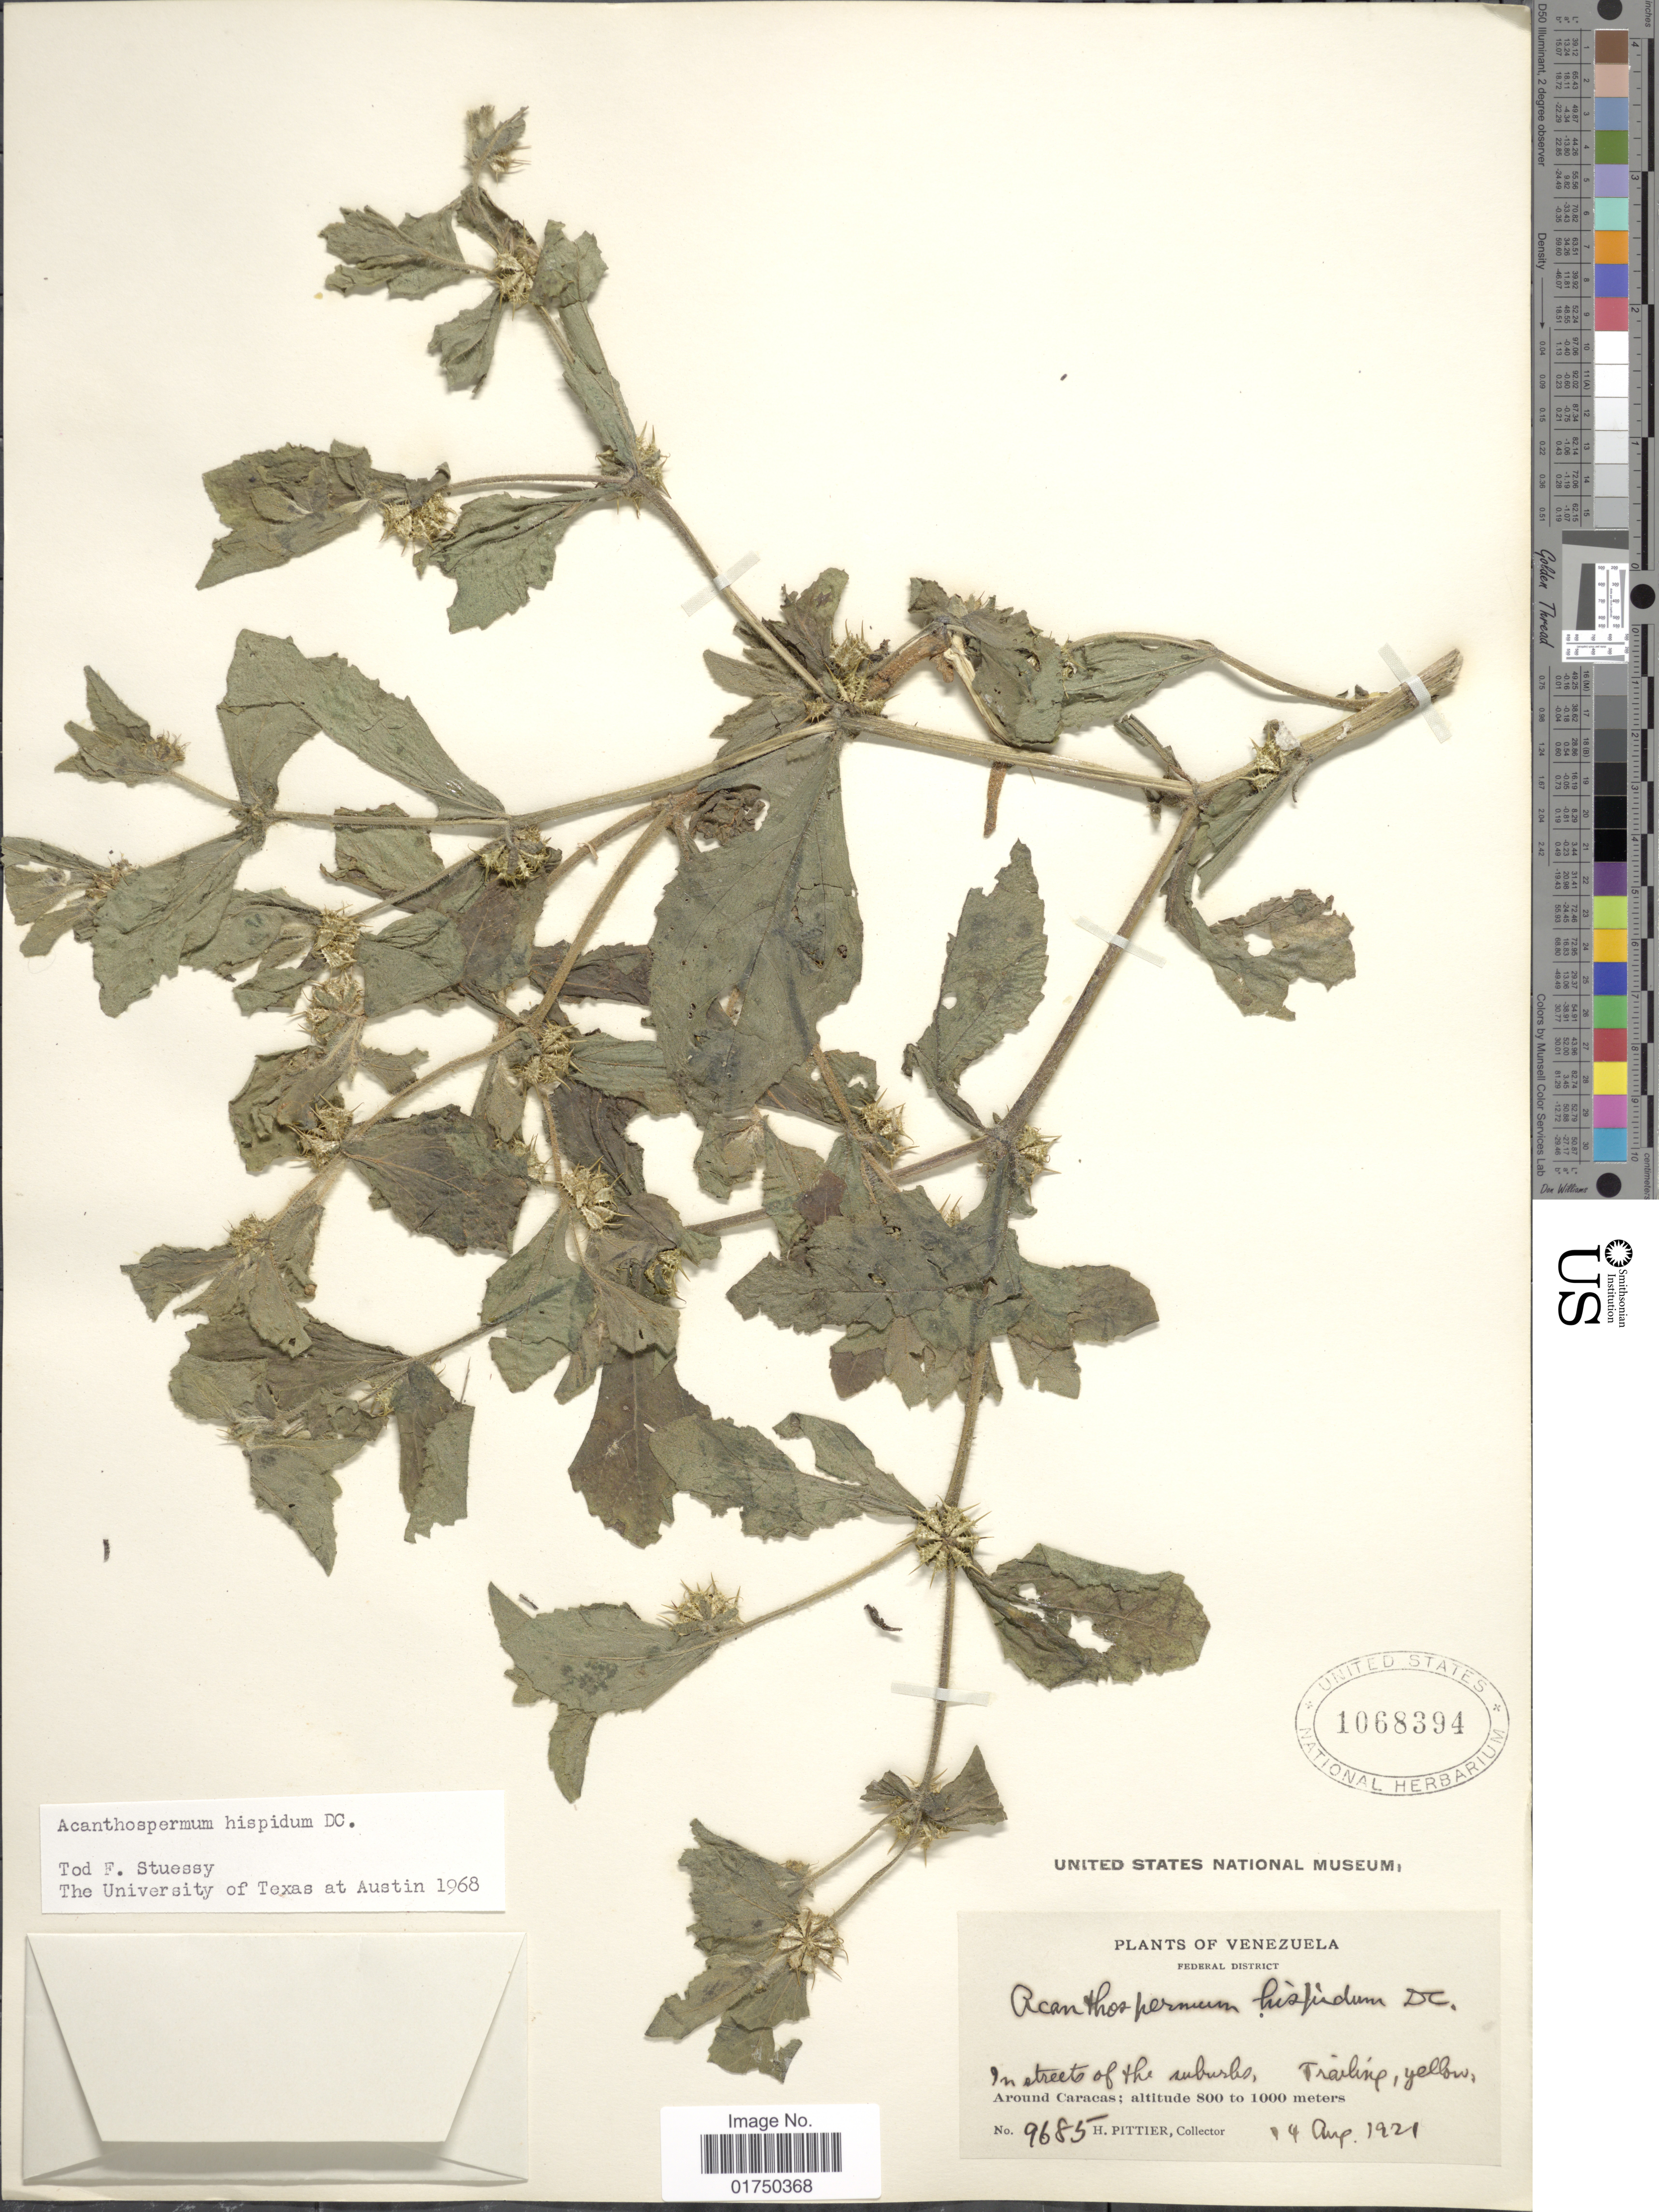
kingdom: Plantae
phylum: Tracheophyta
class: Magnoliopsida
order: Asterales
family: Asteraceae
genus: Acanthospermum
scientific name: Acanthospermum hispidum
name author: DC.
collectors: H. F. Pittier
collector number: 9685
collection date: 1921-08-14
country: Venezuela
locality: Federal District. Around Caracas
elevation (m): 800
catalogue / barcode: US 1068394